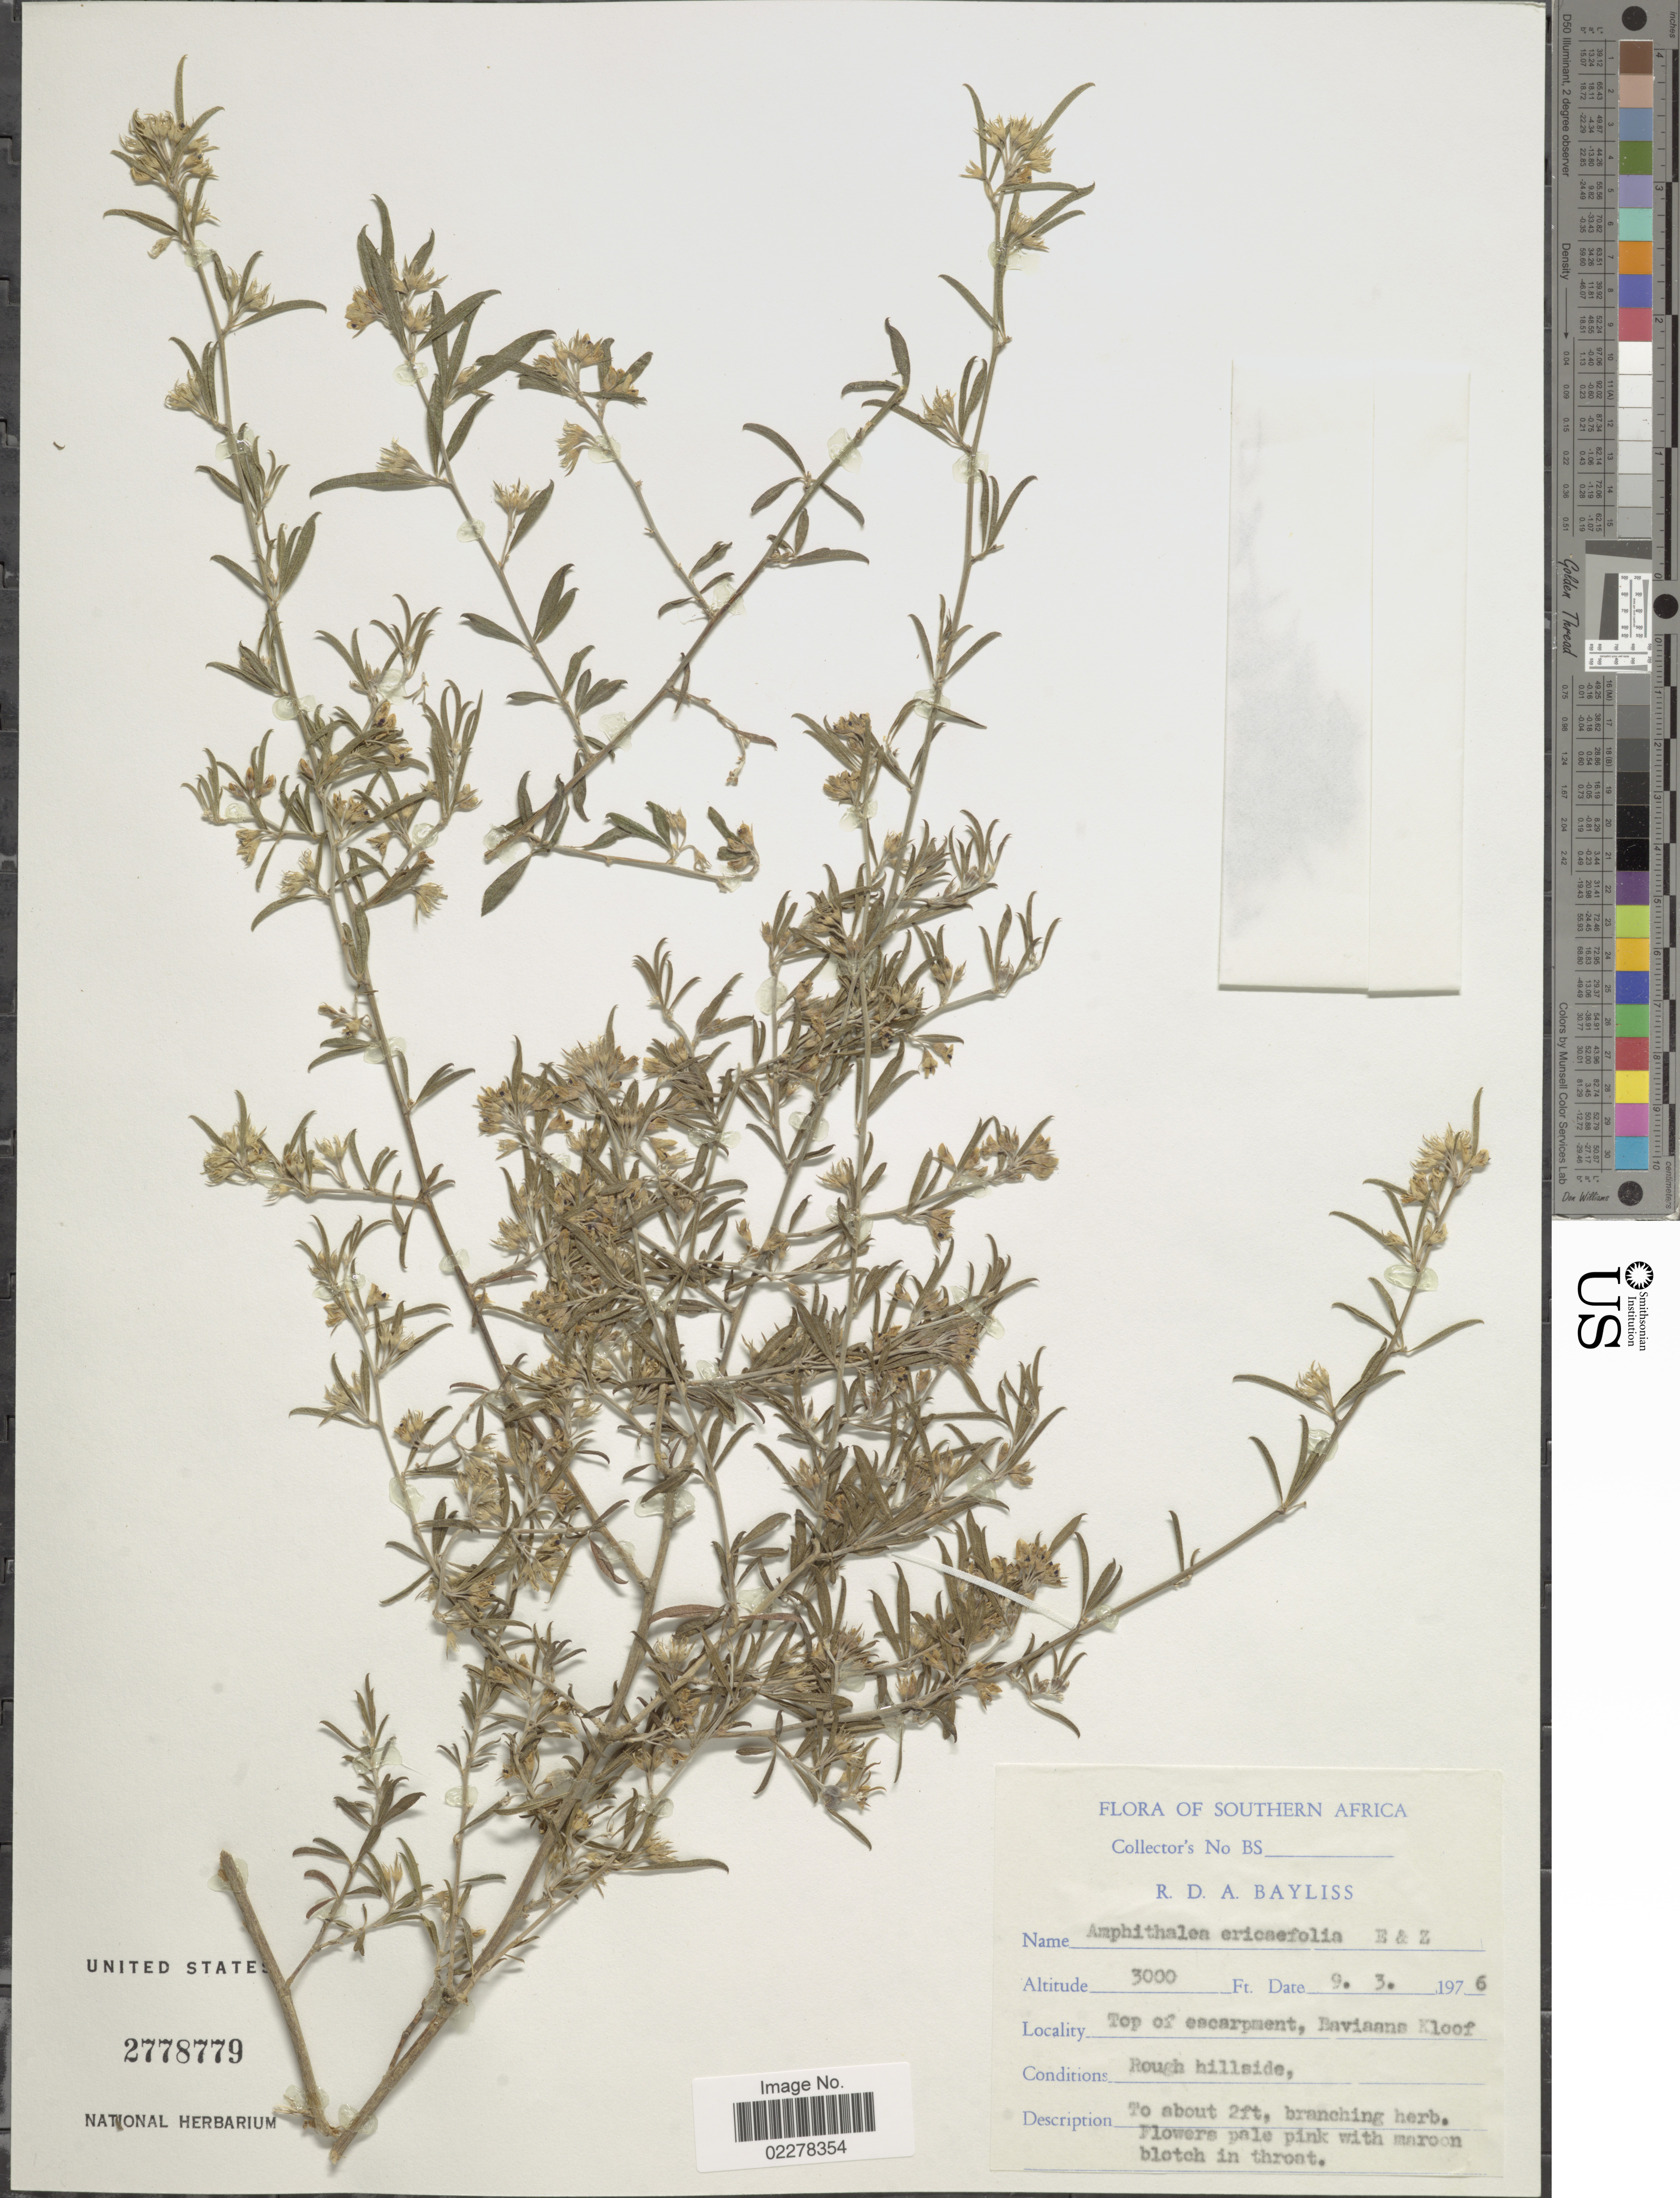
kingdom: Plantae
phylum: Tracheophyta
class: Magnoliopsida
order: Fabales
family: Fabaceae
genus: Amphithalea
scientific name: Amphithalea ericaefolia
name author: (L.) Eckl. & Zeyh.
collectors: R. Bayliss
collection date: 1976-03-09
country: South Africa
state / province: Eastern Cape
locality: Southern Africa. Top of escarpment, Bavianne Kloof.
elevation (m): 914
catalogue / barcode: US 2778779